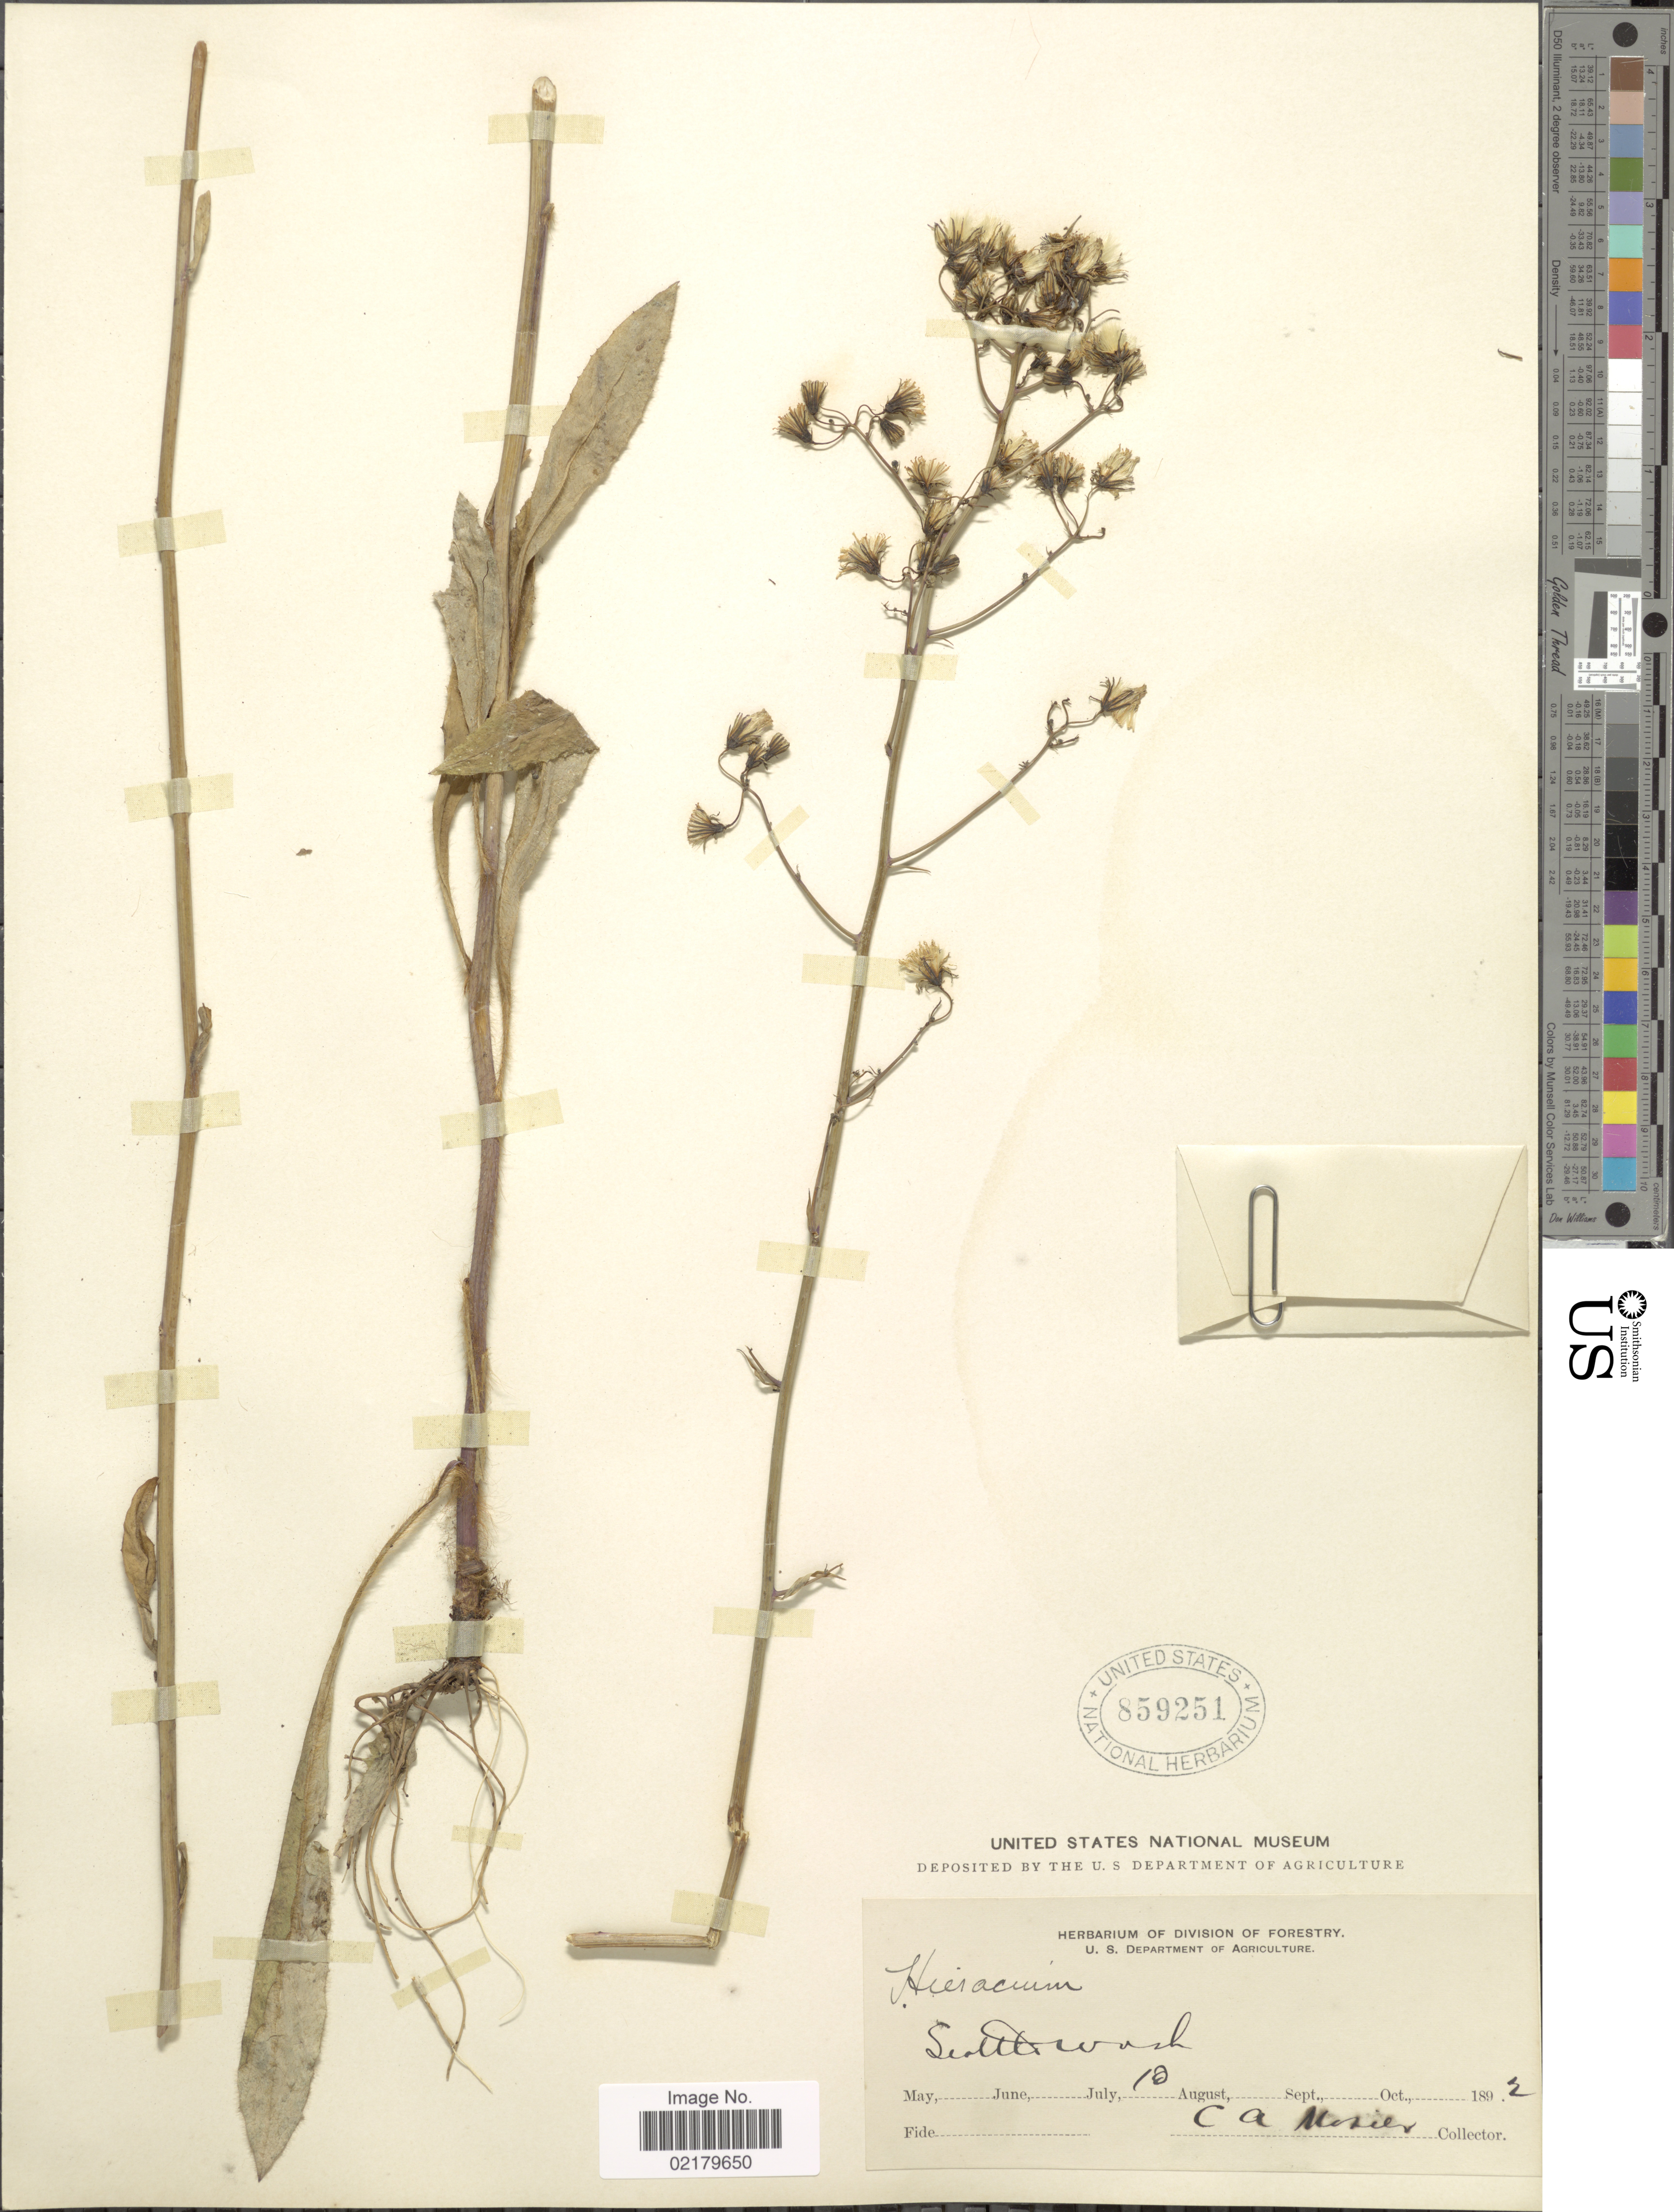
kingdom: Plantae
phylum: Tracheophyta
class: Magnoliopsida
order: Asterales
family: Asteraceae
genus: Hieracium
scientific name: Hieracium albiflorum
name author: Hook.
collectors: C. A. Mosier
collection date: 1892-07-10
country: United States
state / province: Washington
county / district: King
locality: Seattle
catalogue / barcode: US 859251